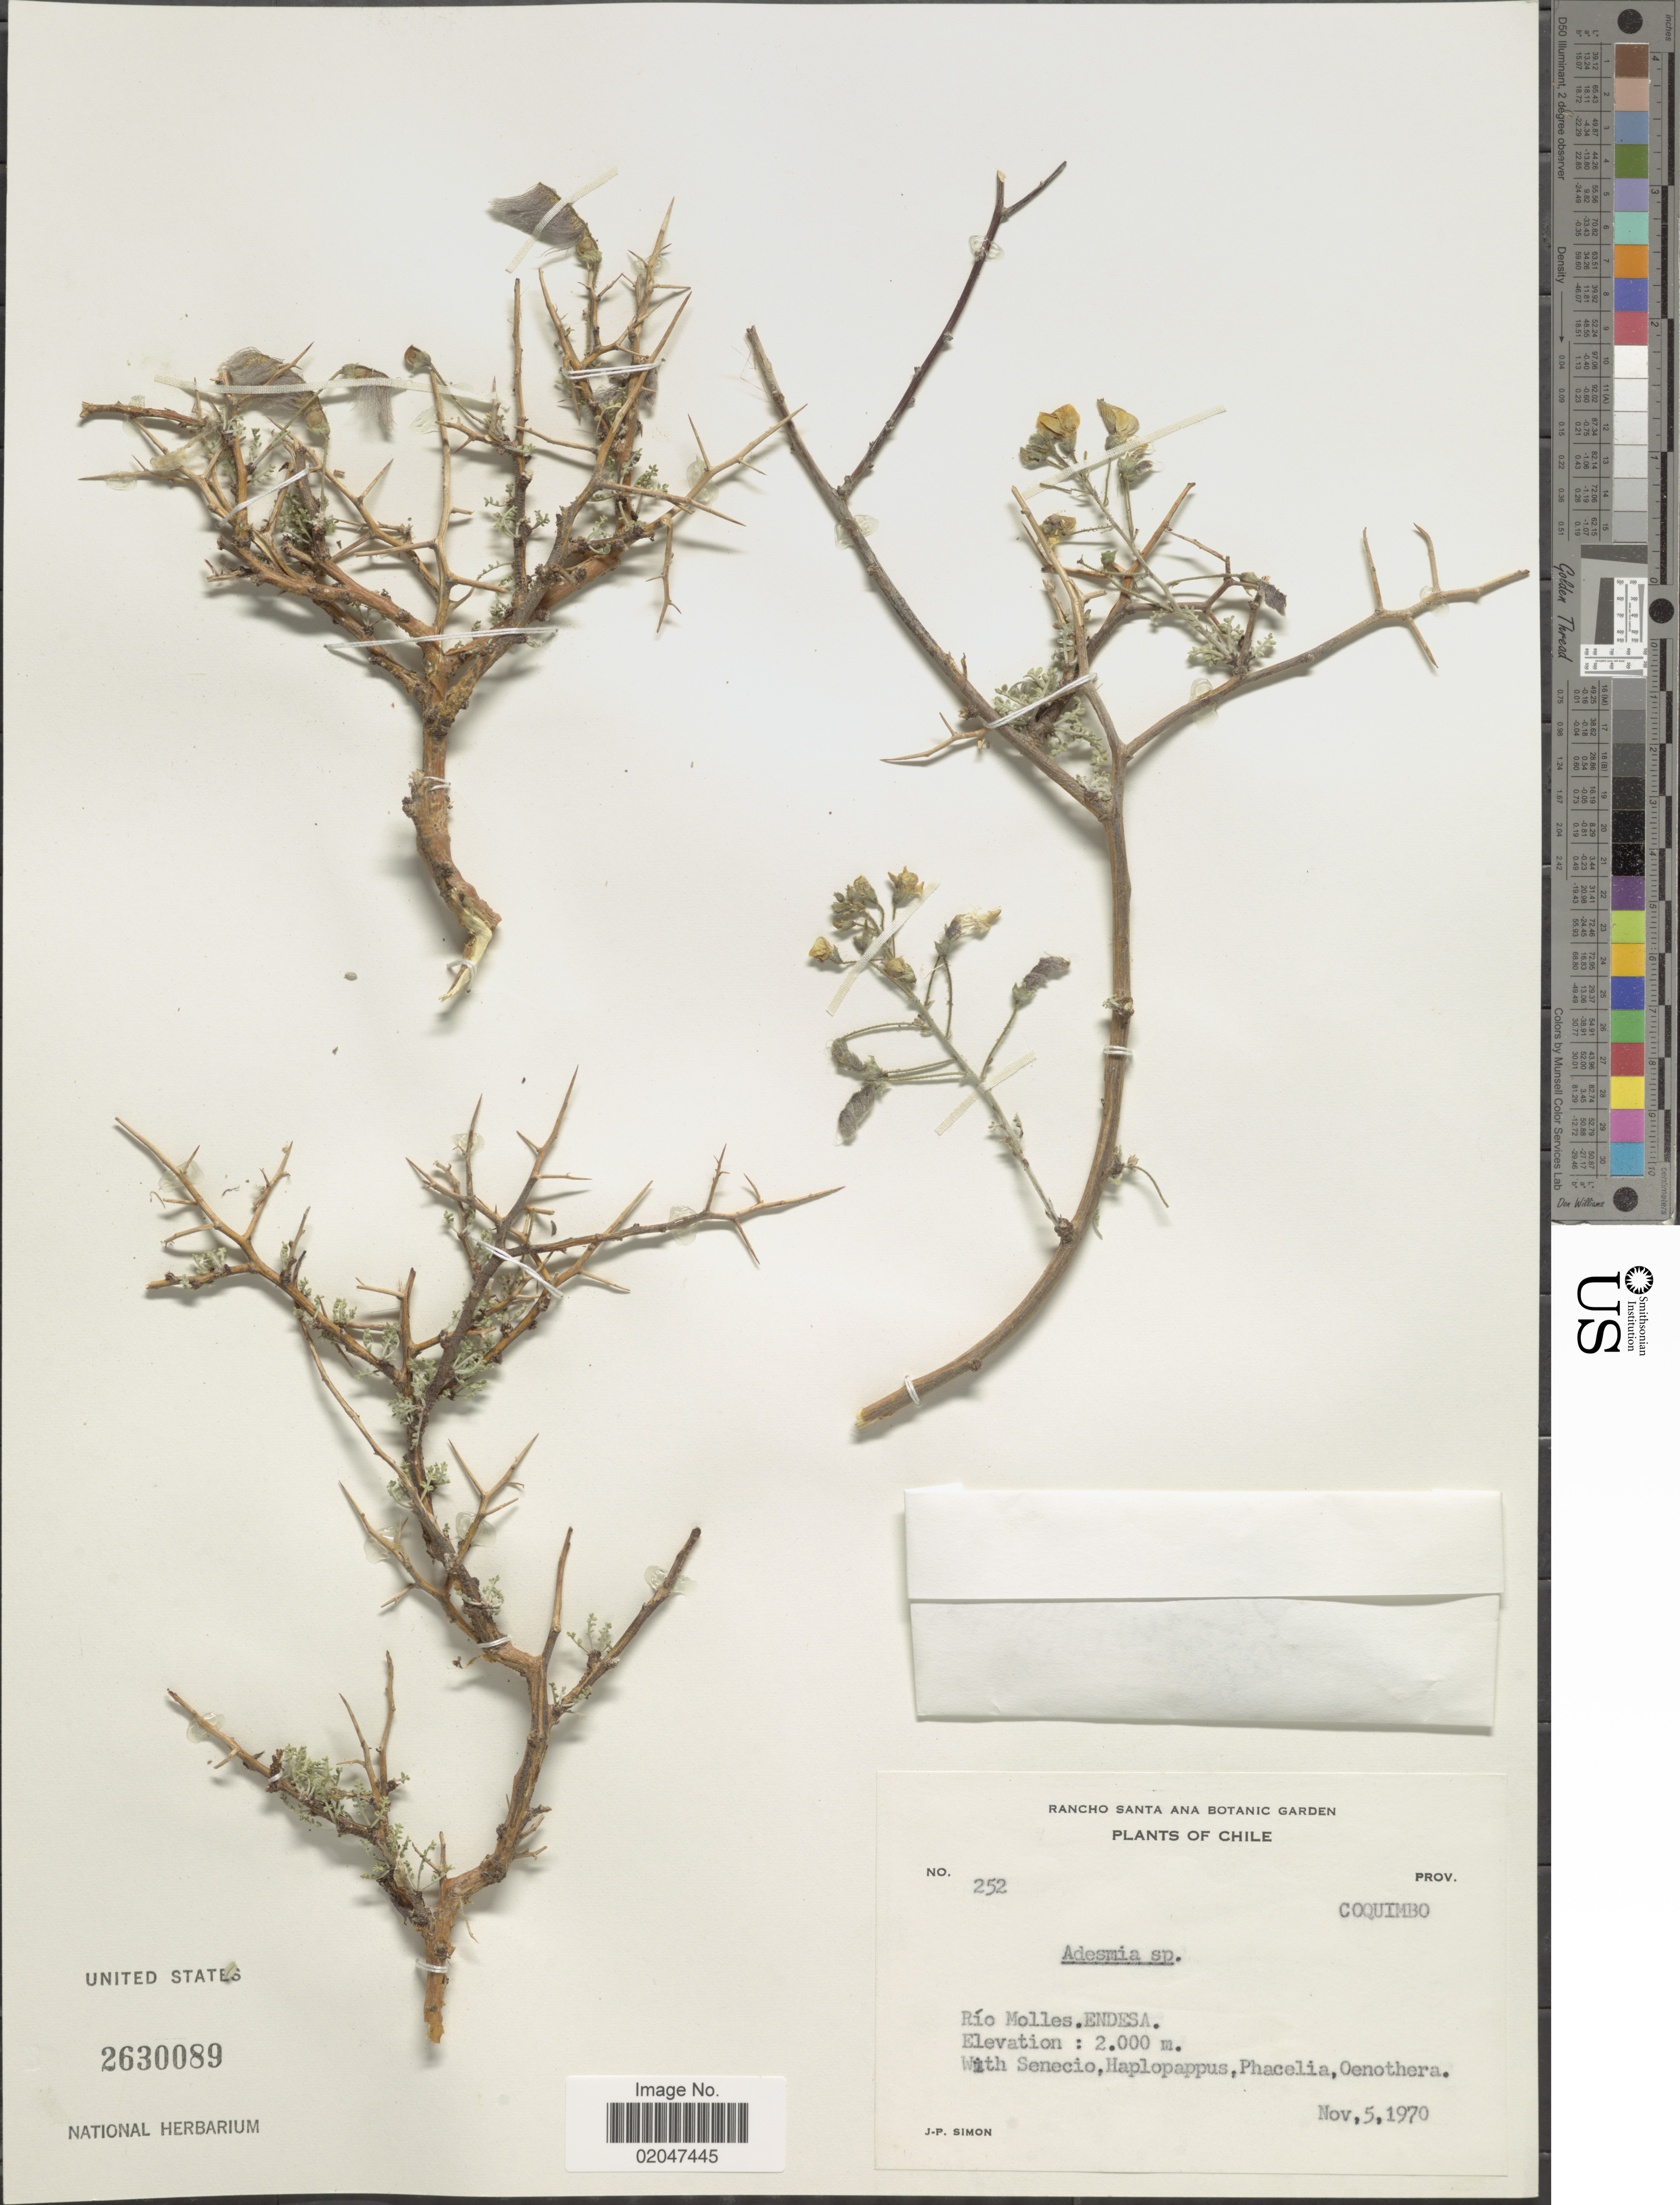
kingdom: Plantae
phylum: Tracheophyta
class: Magnoliopsida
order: Fabales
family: Fabaceae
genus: Adesmia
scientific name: Adesmia sp.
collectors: J.-P. Simon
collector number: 252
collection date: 1970-11-05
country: Chile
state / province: Coquimbo (IV)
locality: Rio Molles. Endesa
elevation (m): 2000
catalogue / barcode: US 2630089